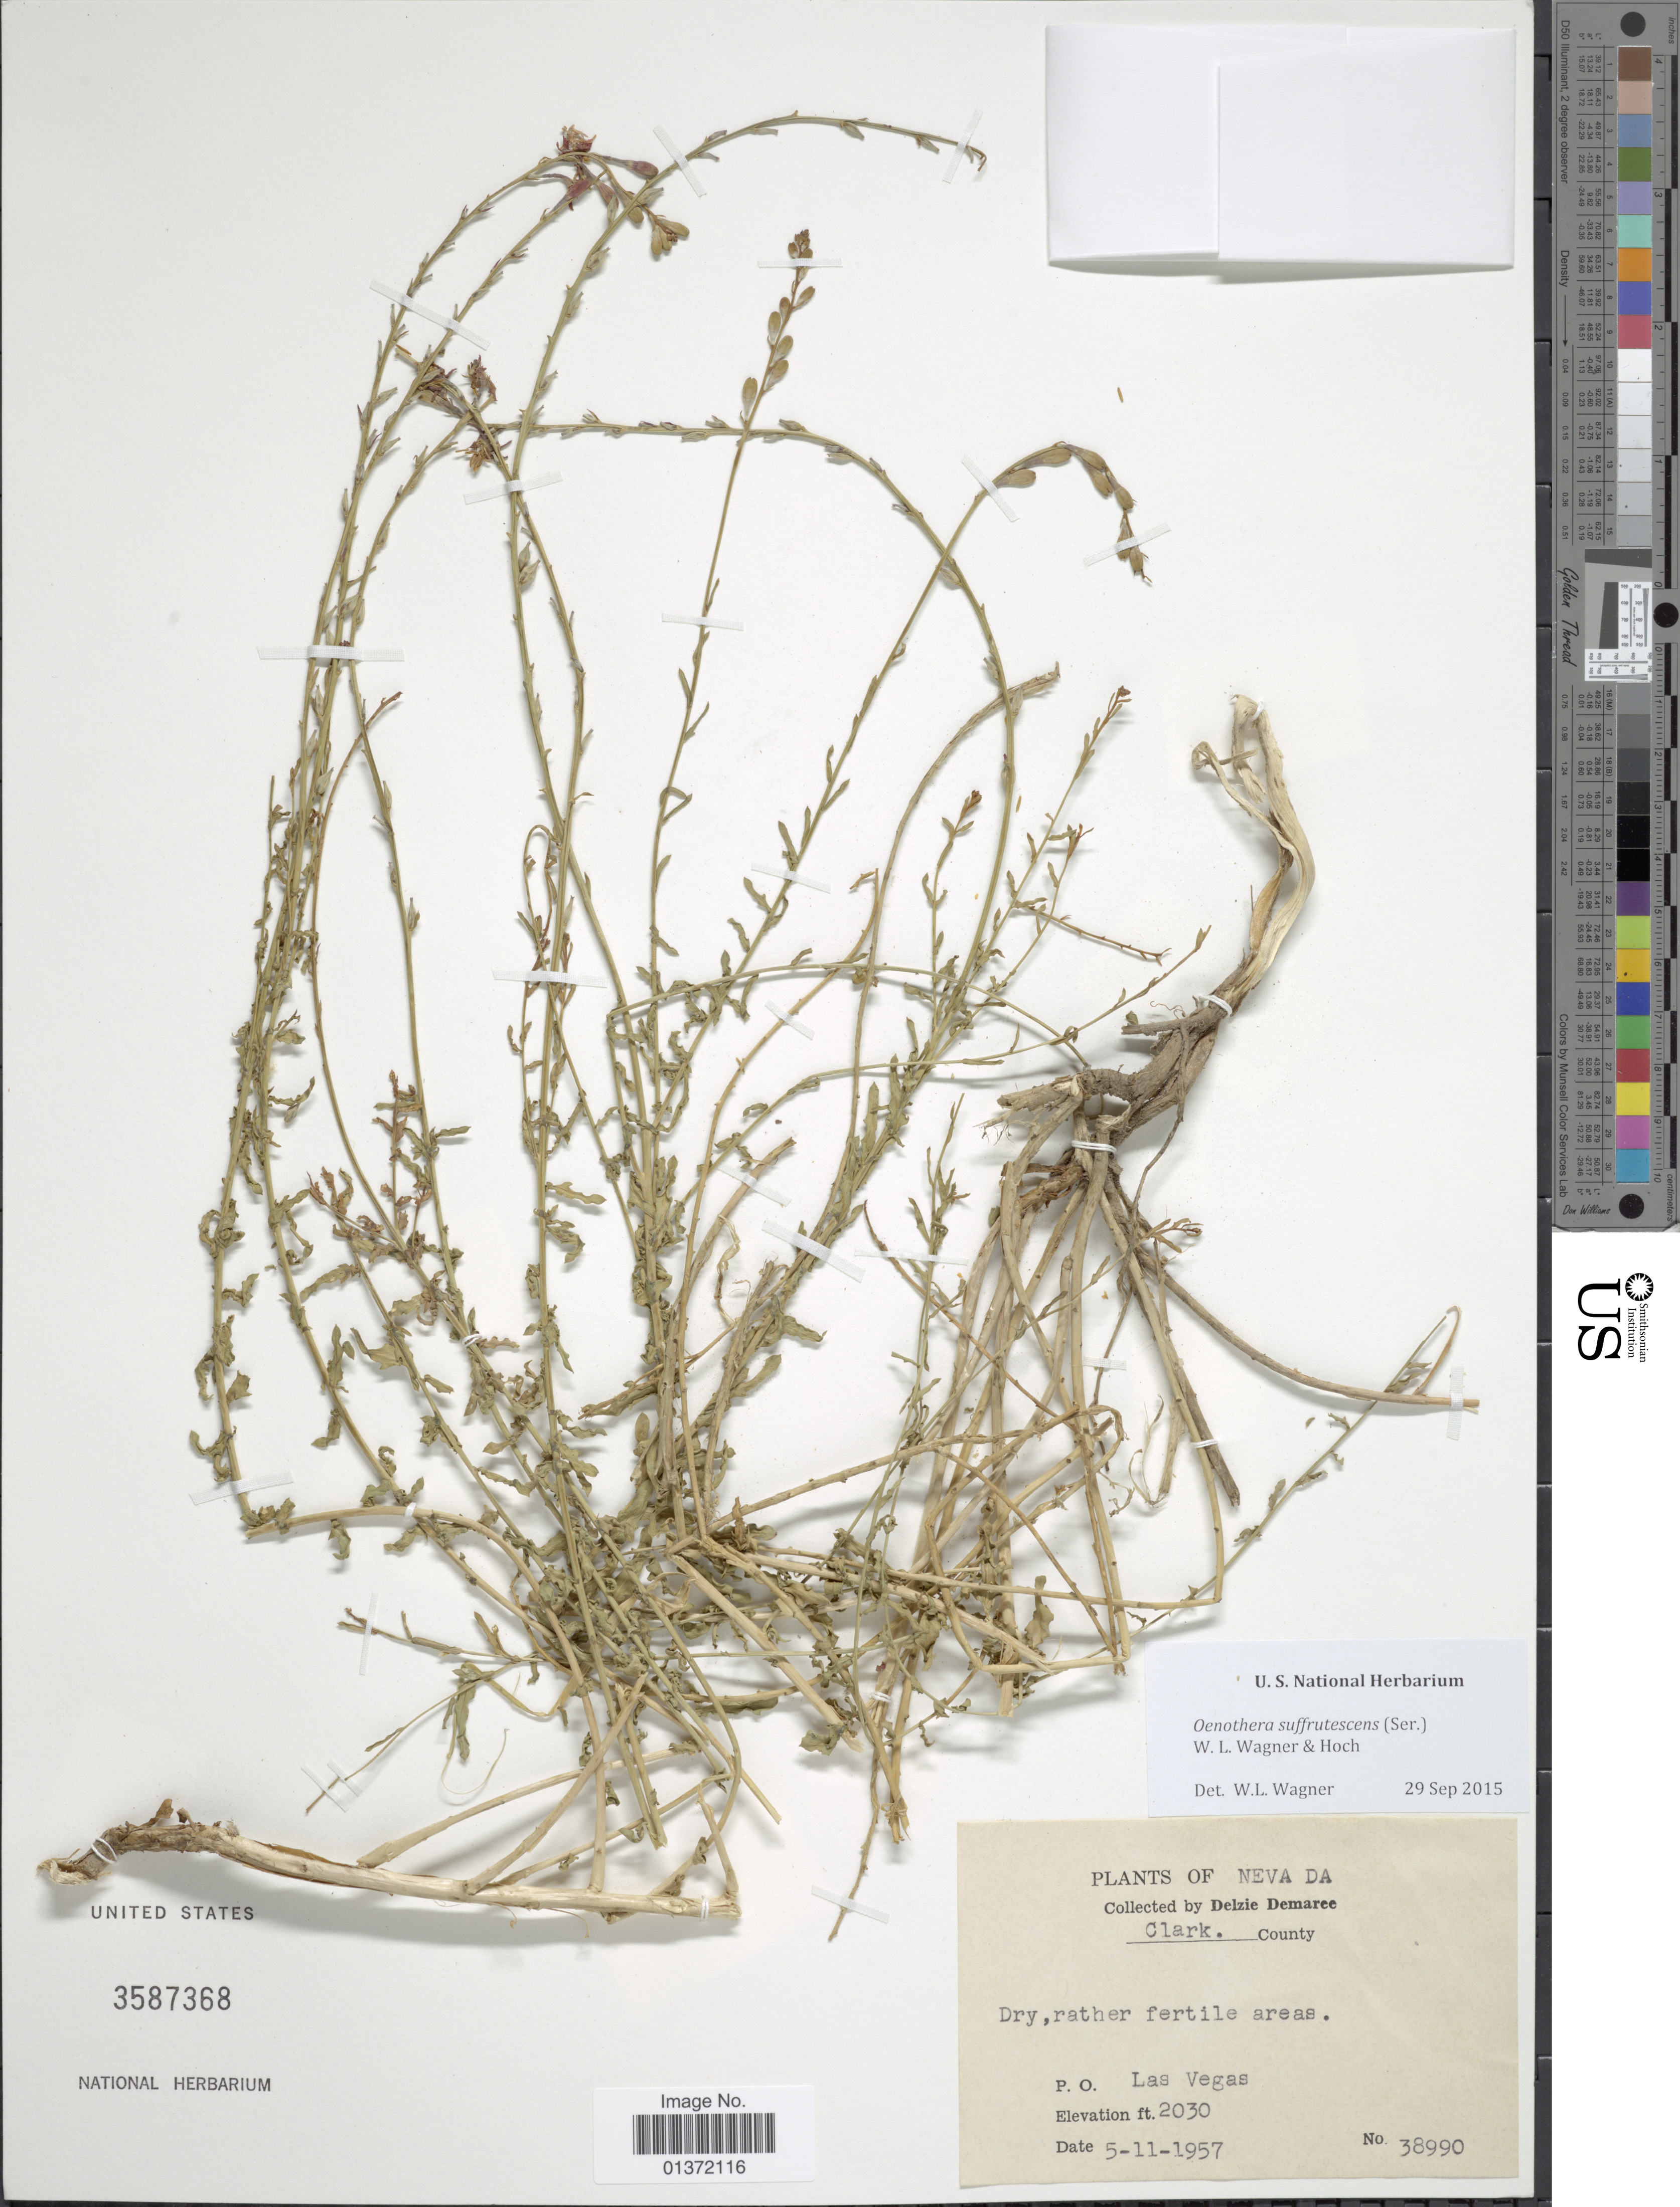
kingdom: Plantae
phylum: Tracheophyta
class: Magnoliopsida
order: Myrtales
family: Onagraceae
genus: Oenothera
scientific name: Oenothera suffrutescens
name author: (Ser.) W.L. Wagner & Hoch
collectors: D. Demaree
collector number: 38990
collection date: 1957-11-05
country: United States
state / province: Nevada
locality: Clark County, P.O. Las Vegas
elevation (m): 619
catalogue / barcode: US 3587368